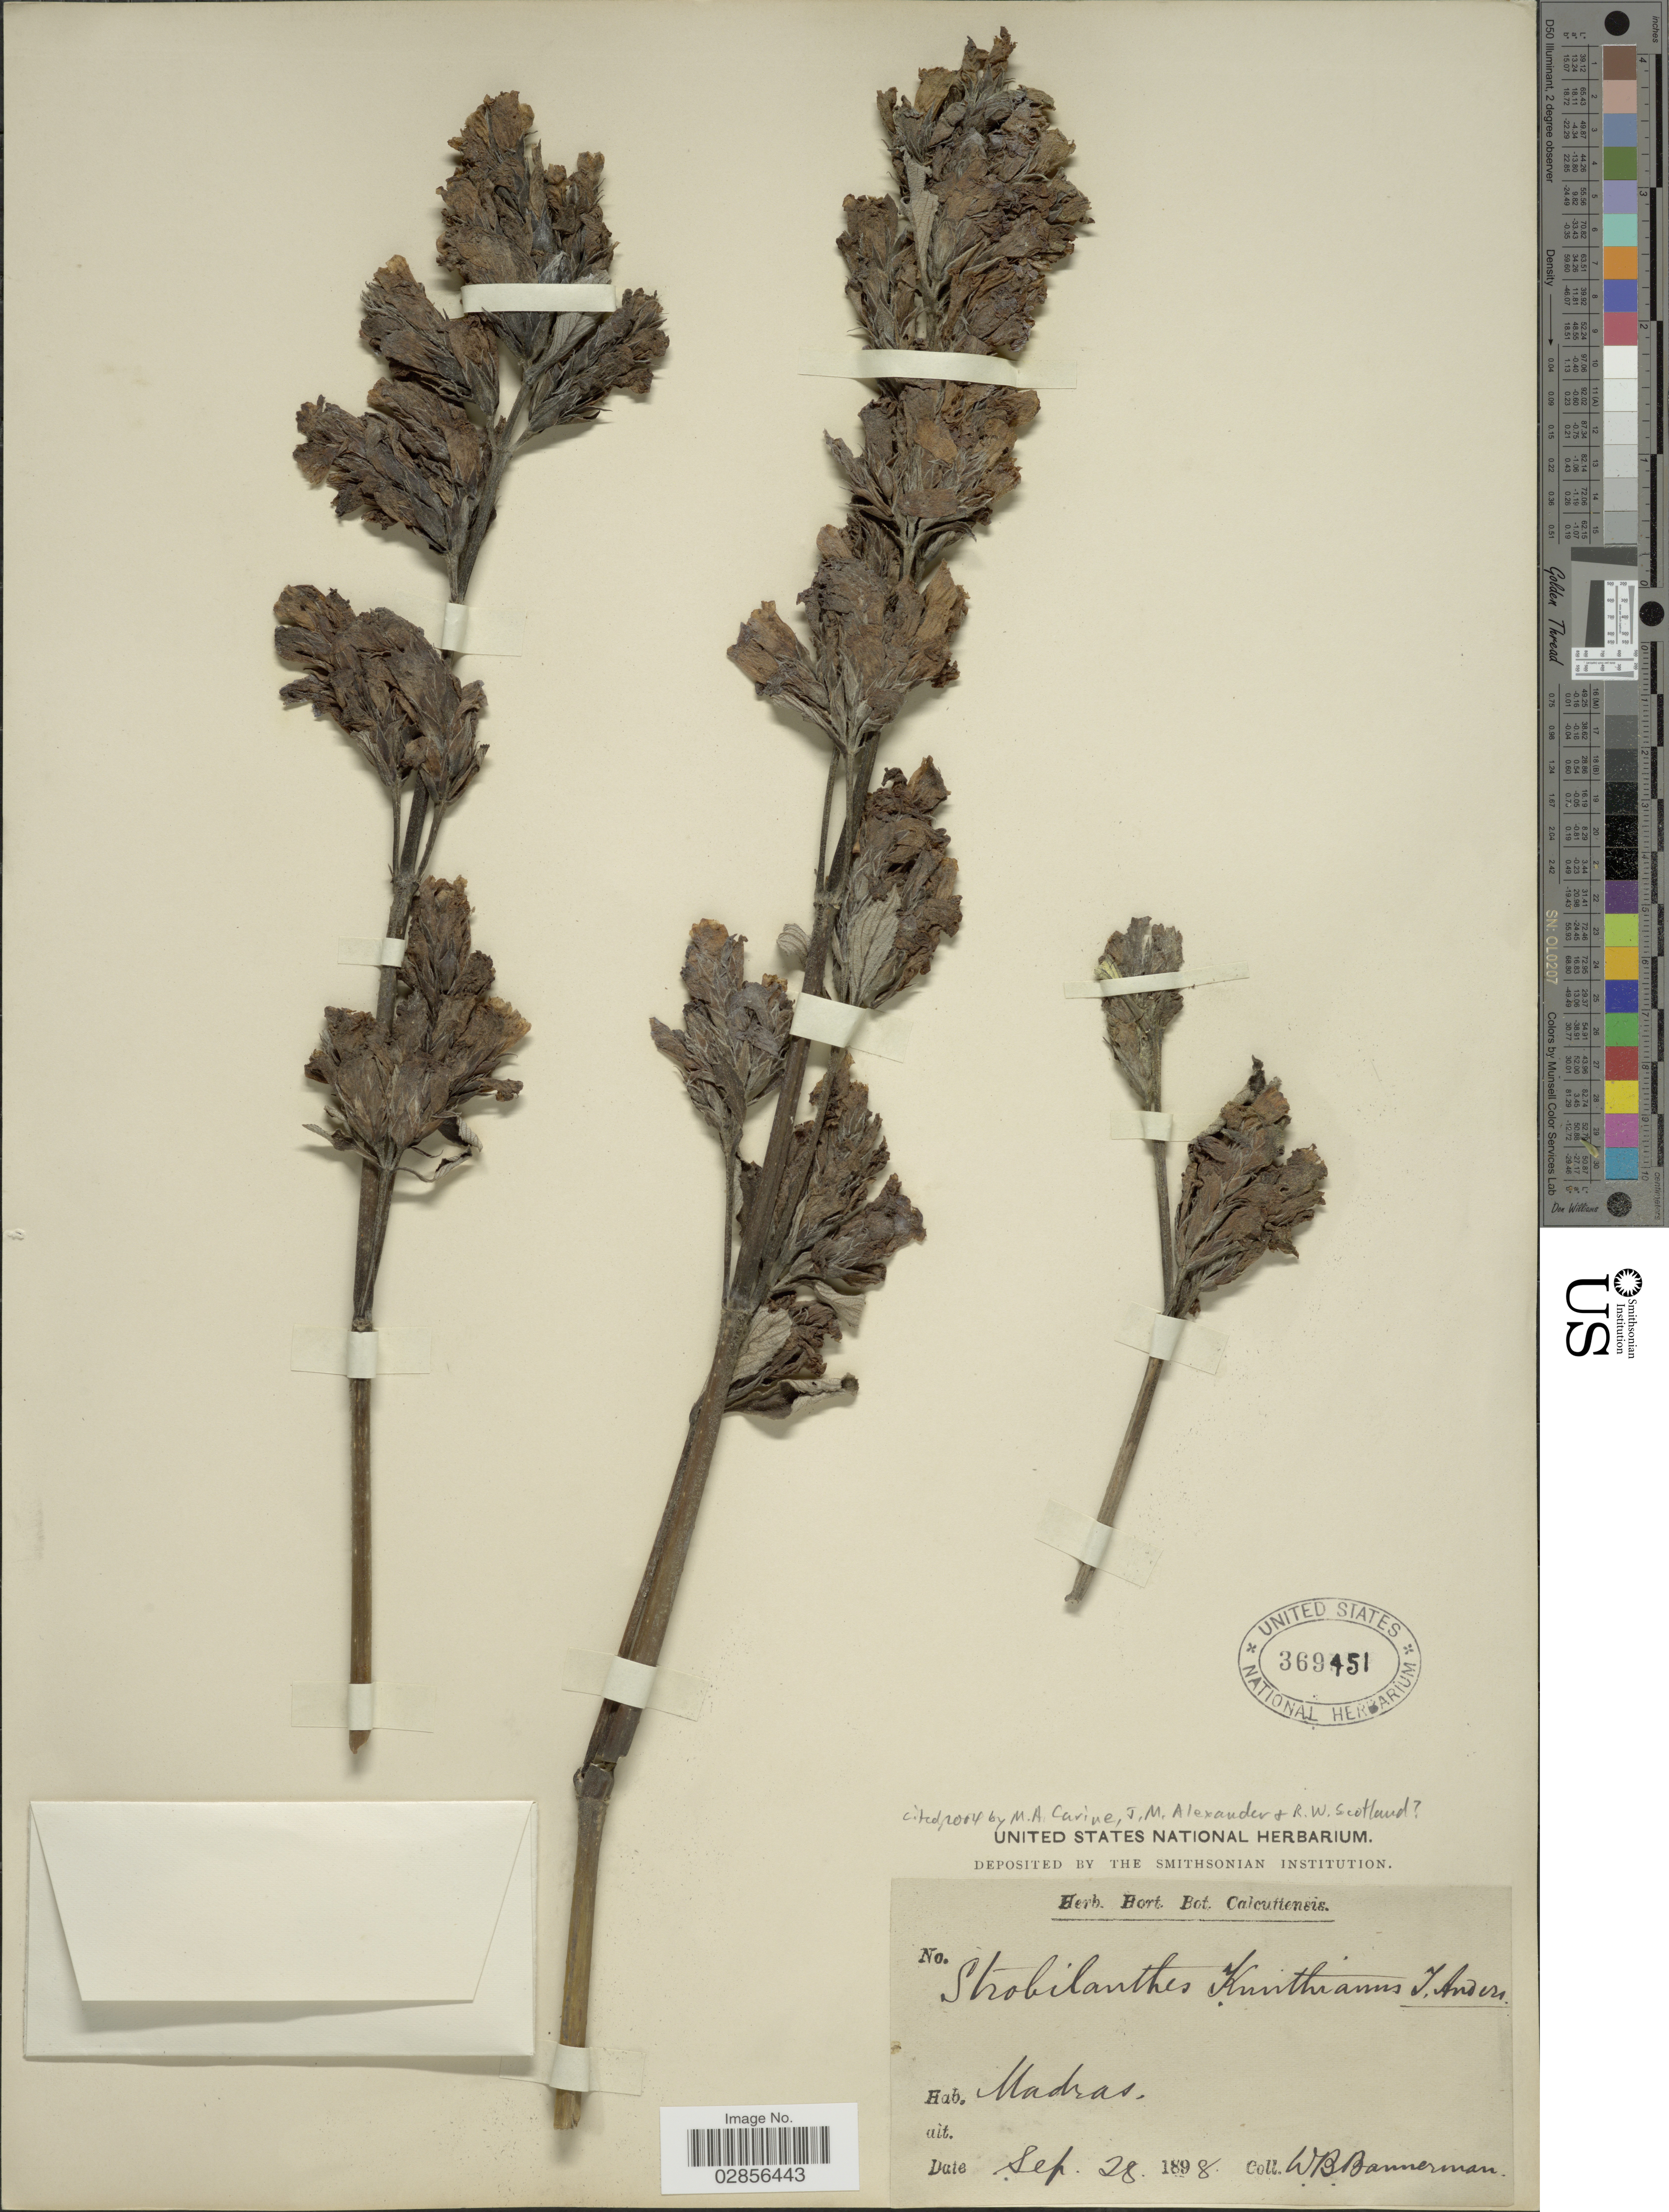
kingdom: Plantae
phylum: Tracheophyta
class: Magnoliopsida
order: Lamiales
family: Acanthaceae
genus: Strobilanthes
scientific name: Strobilanthes kunthianus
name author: T. Anderson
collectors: W. Bannerman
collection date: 1898-09-28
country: India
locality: Madras.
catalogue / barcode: US 369451